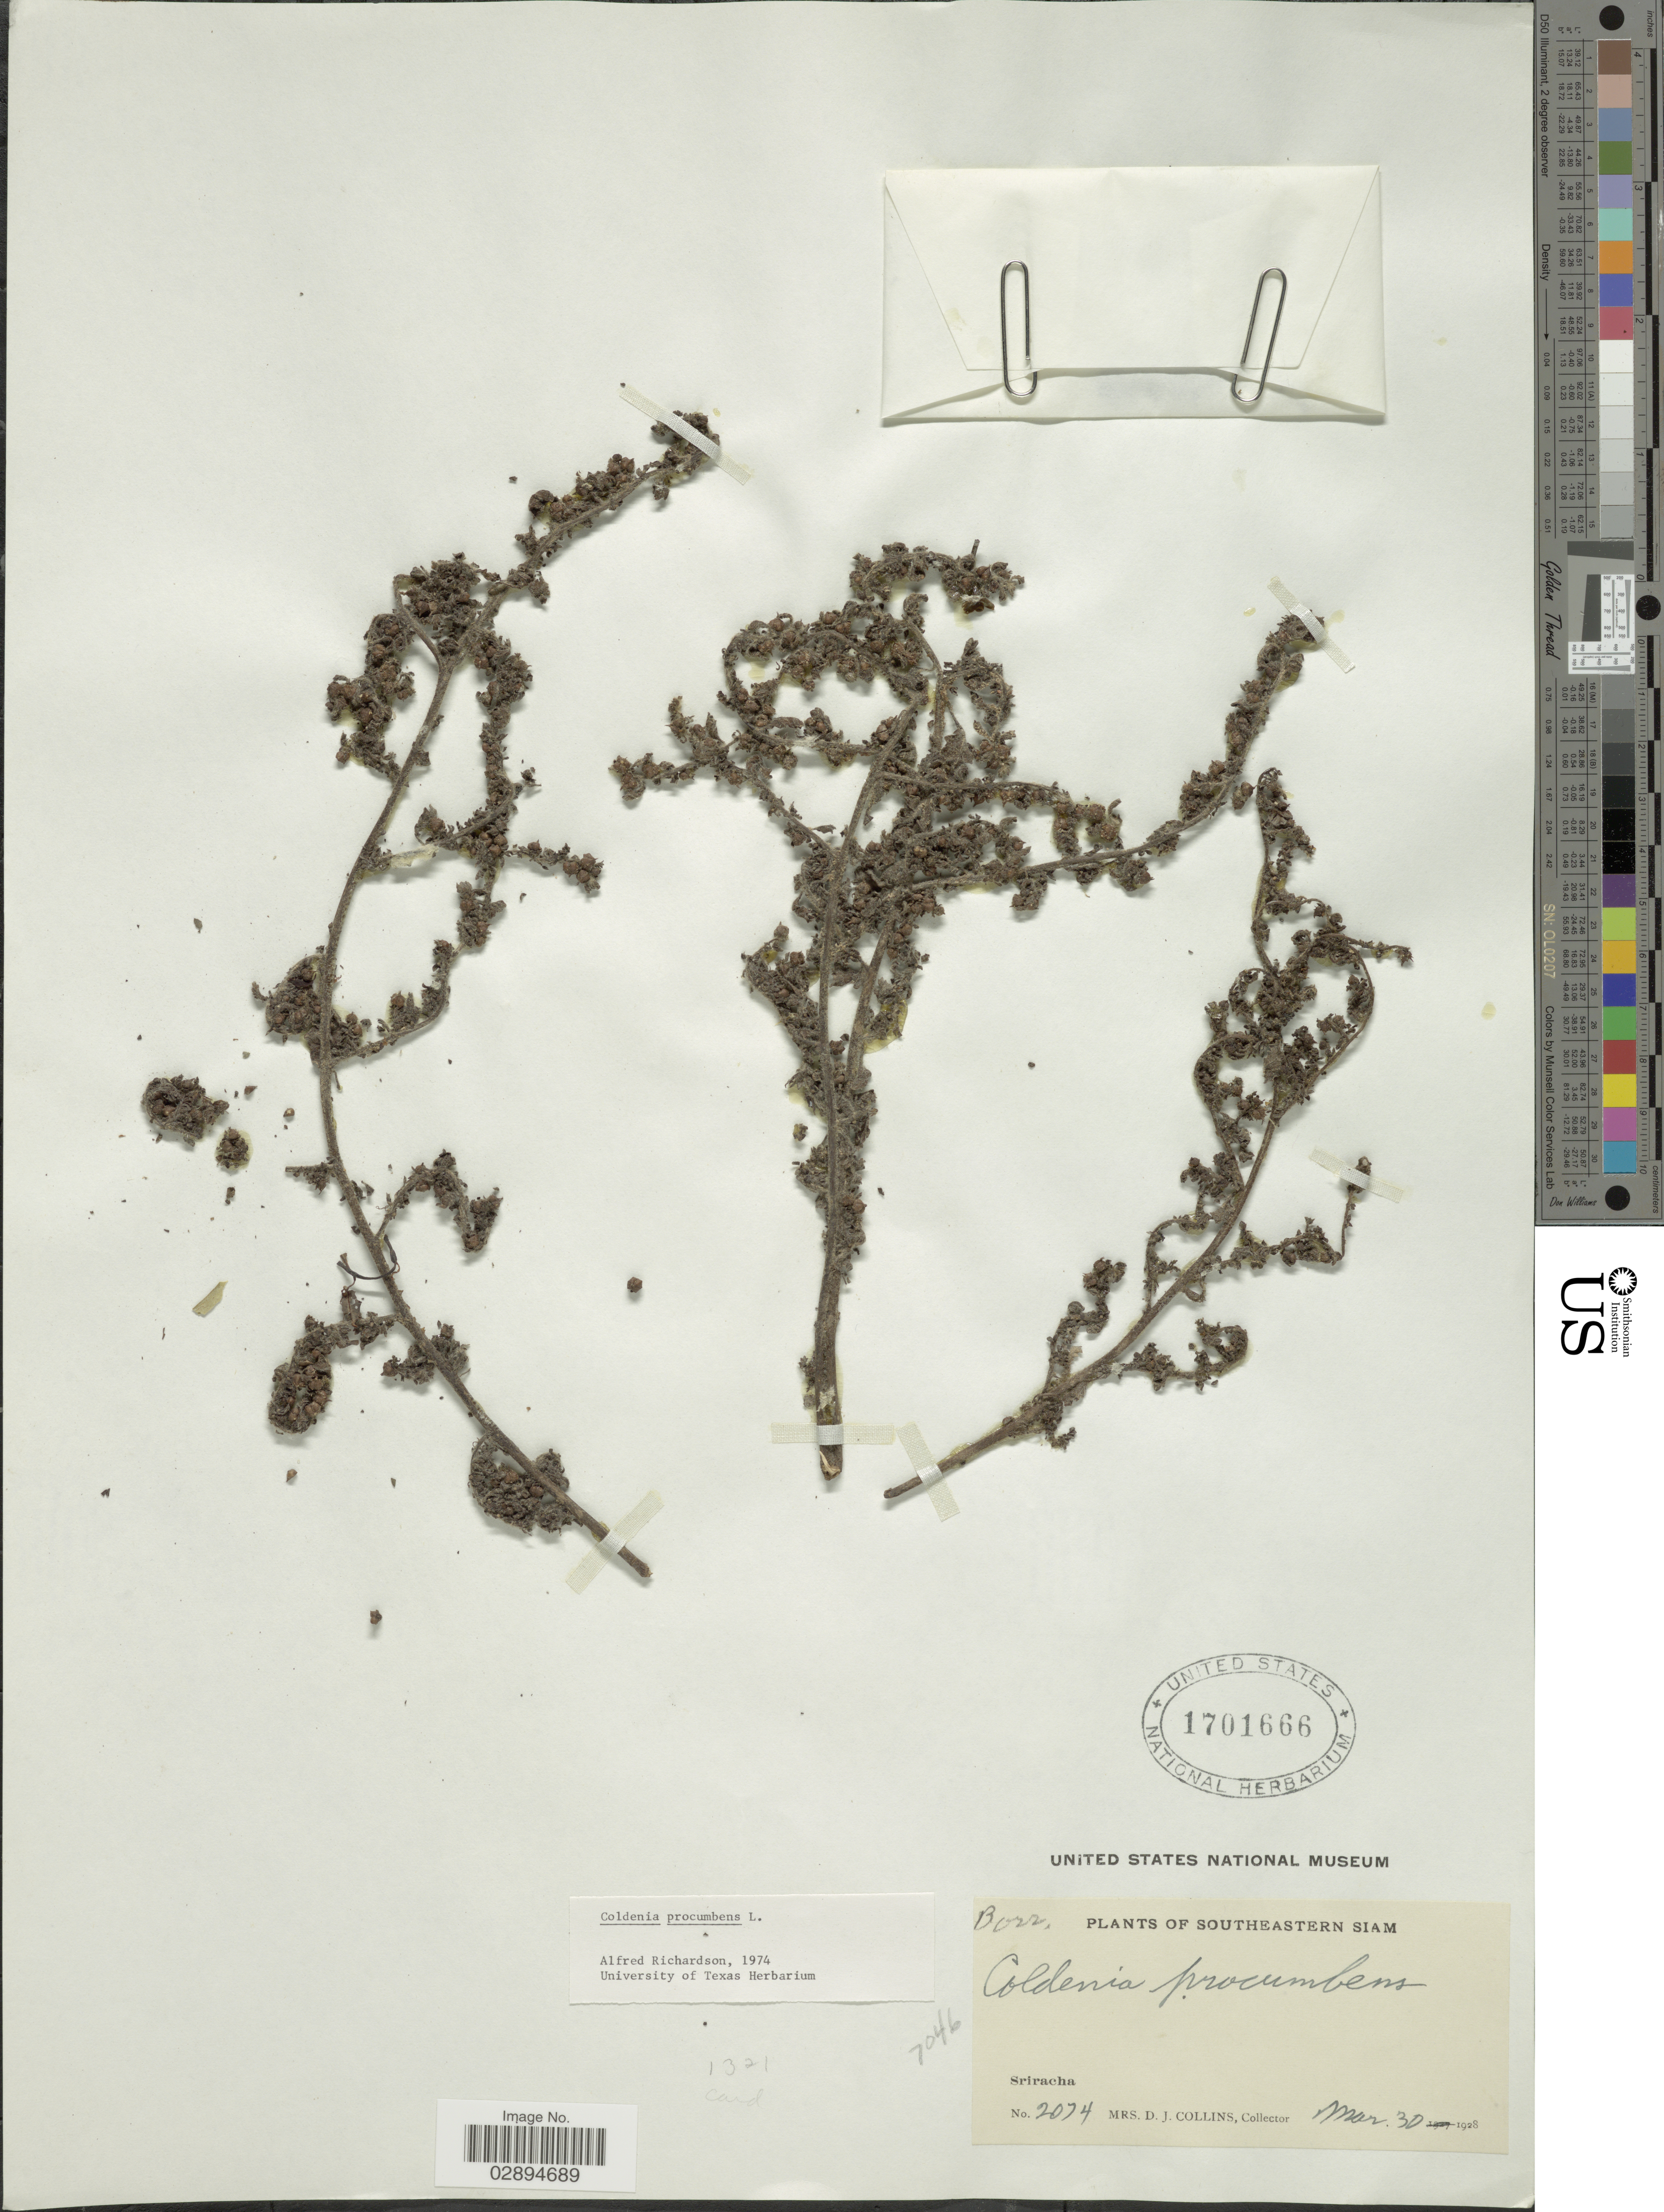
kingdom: Plantae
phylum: Tracheophyta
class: Magnoliopsida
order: Boraginales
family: Coldeniaceae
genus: Coldenia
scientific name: Coldenia procumbens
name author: L.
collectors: Mrs. D. J. Collins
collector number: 2074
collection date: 1928-03-30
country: Thailand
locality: Southeastern Siam. Sriracha.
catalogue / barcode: US 1701666